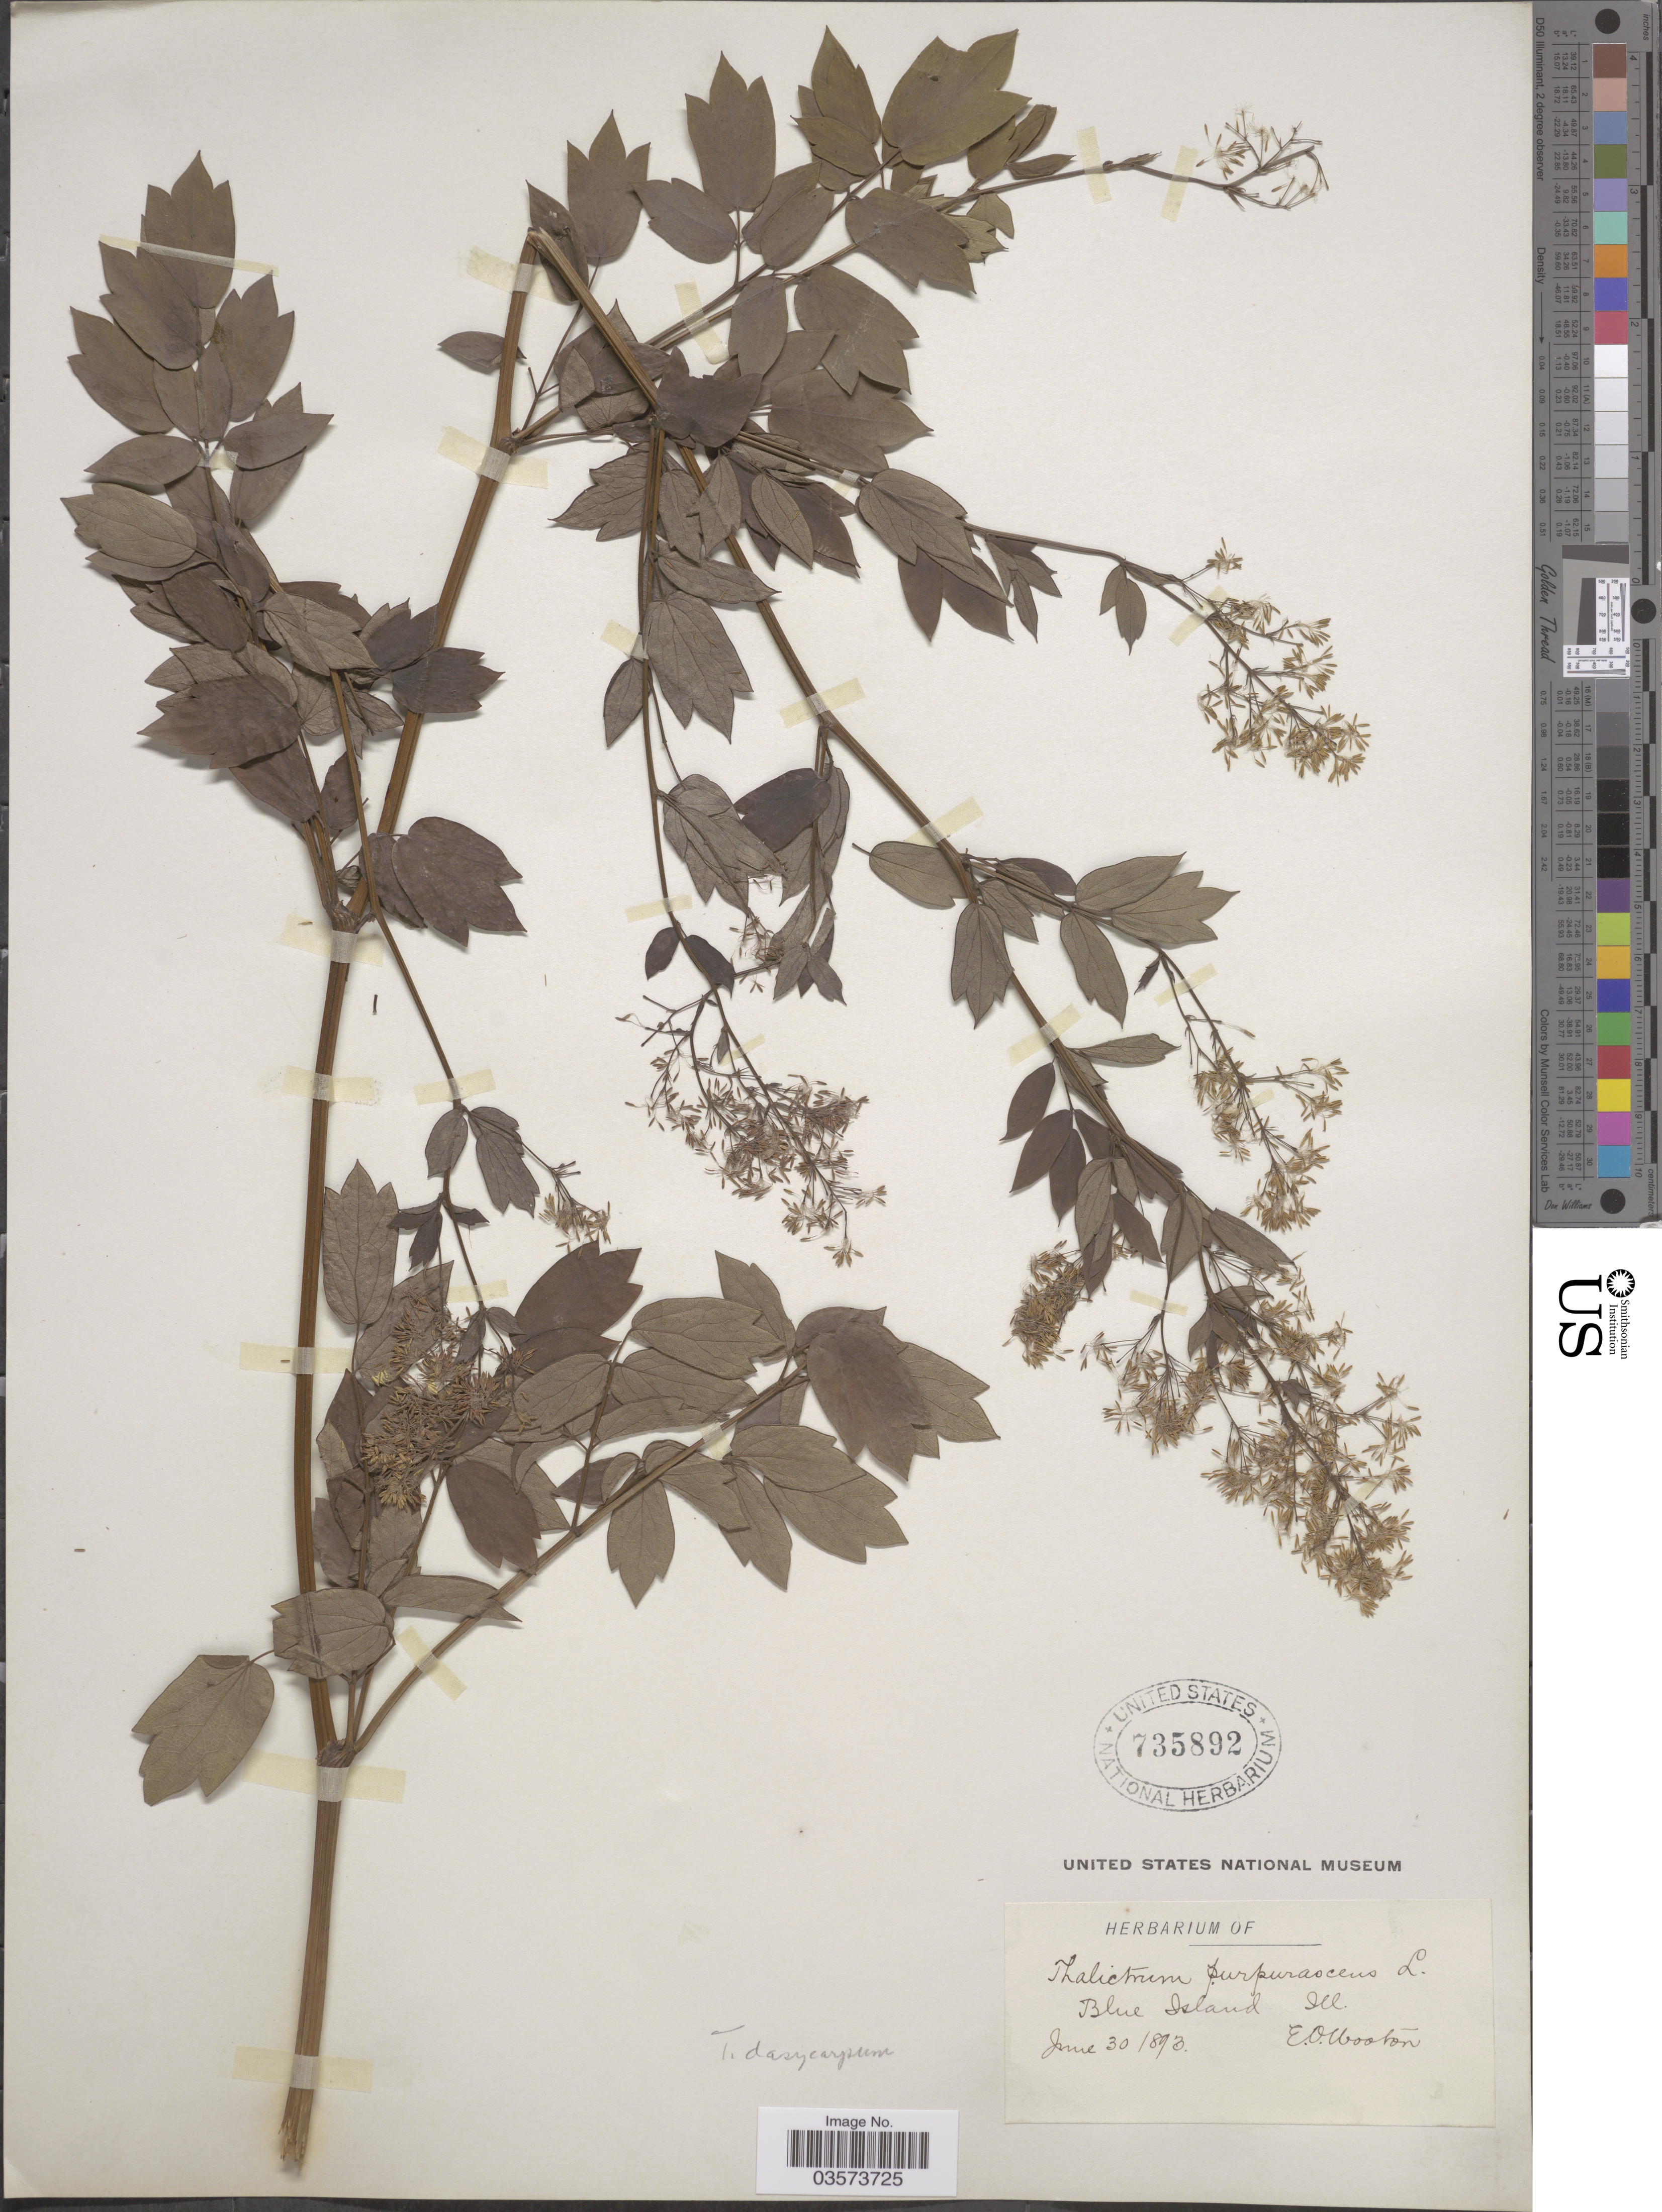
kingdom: Plantae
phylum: Tracheophyta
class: Magnoliopsida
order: Ranunculales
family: Ranunculaceae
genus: Thalictrum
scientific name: Thalictrum dasycarpum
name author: Fisch. & Avé-Lall.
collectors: E. O. Wooton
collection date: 1893-06-30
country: United States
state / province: Illinois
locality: Blue Island.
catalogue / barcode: US 735892